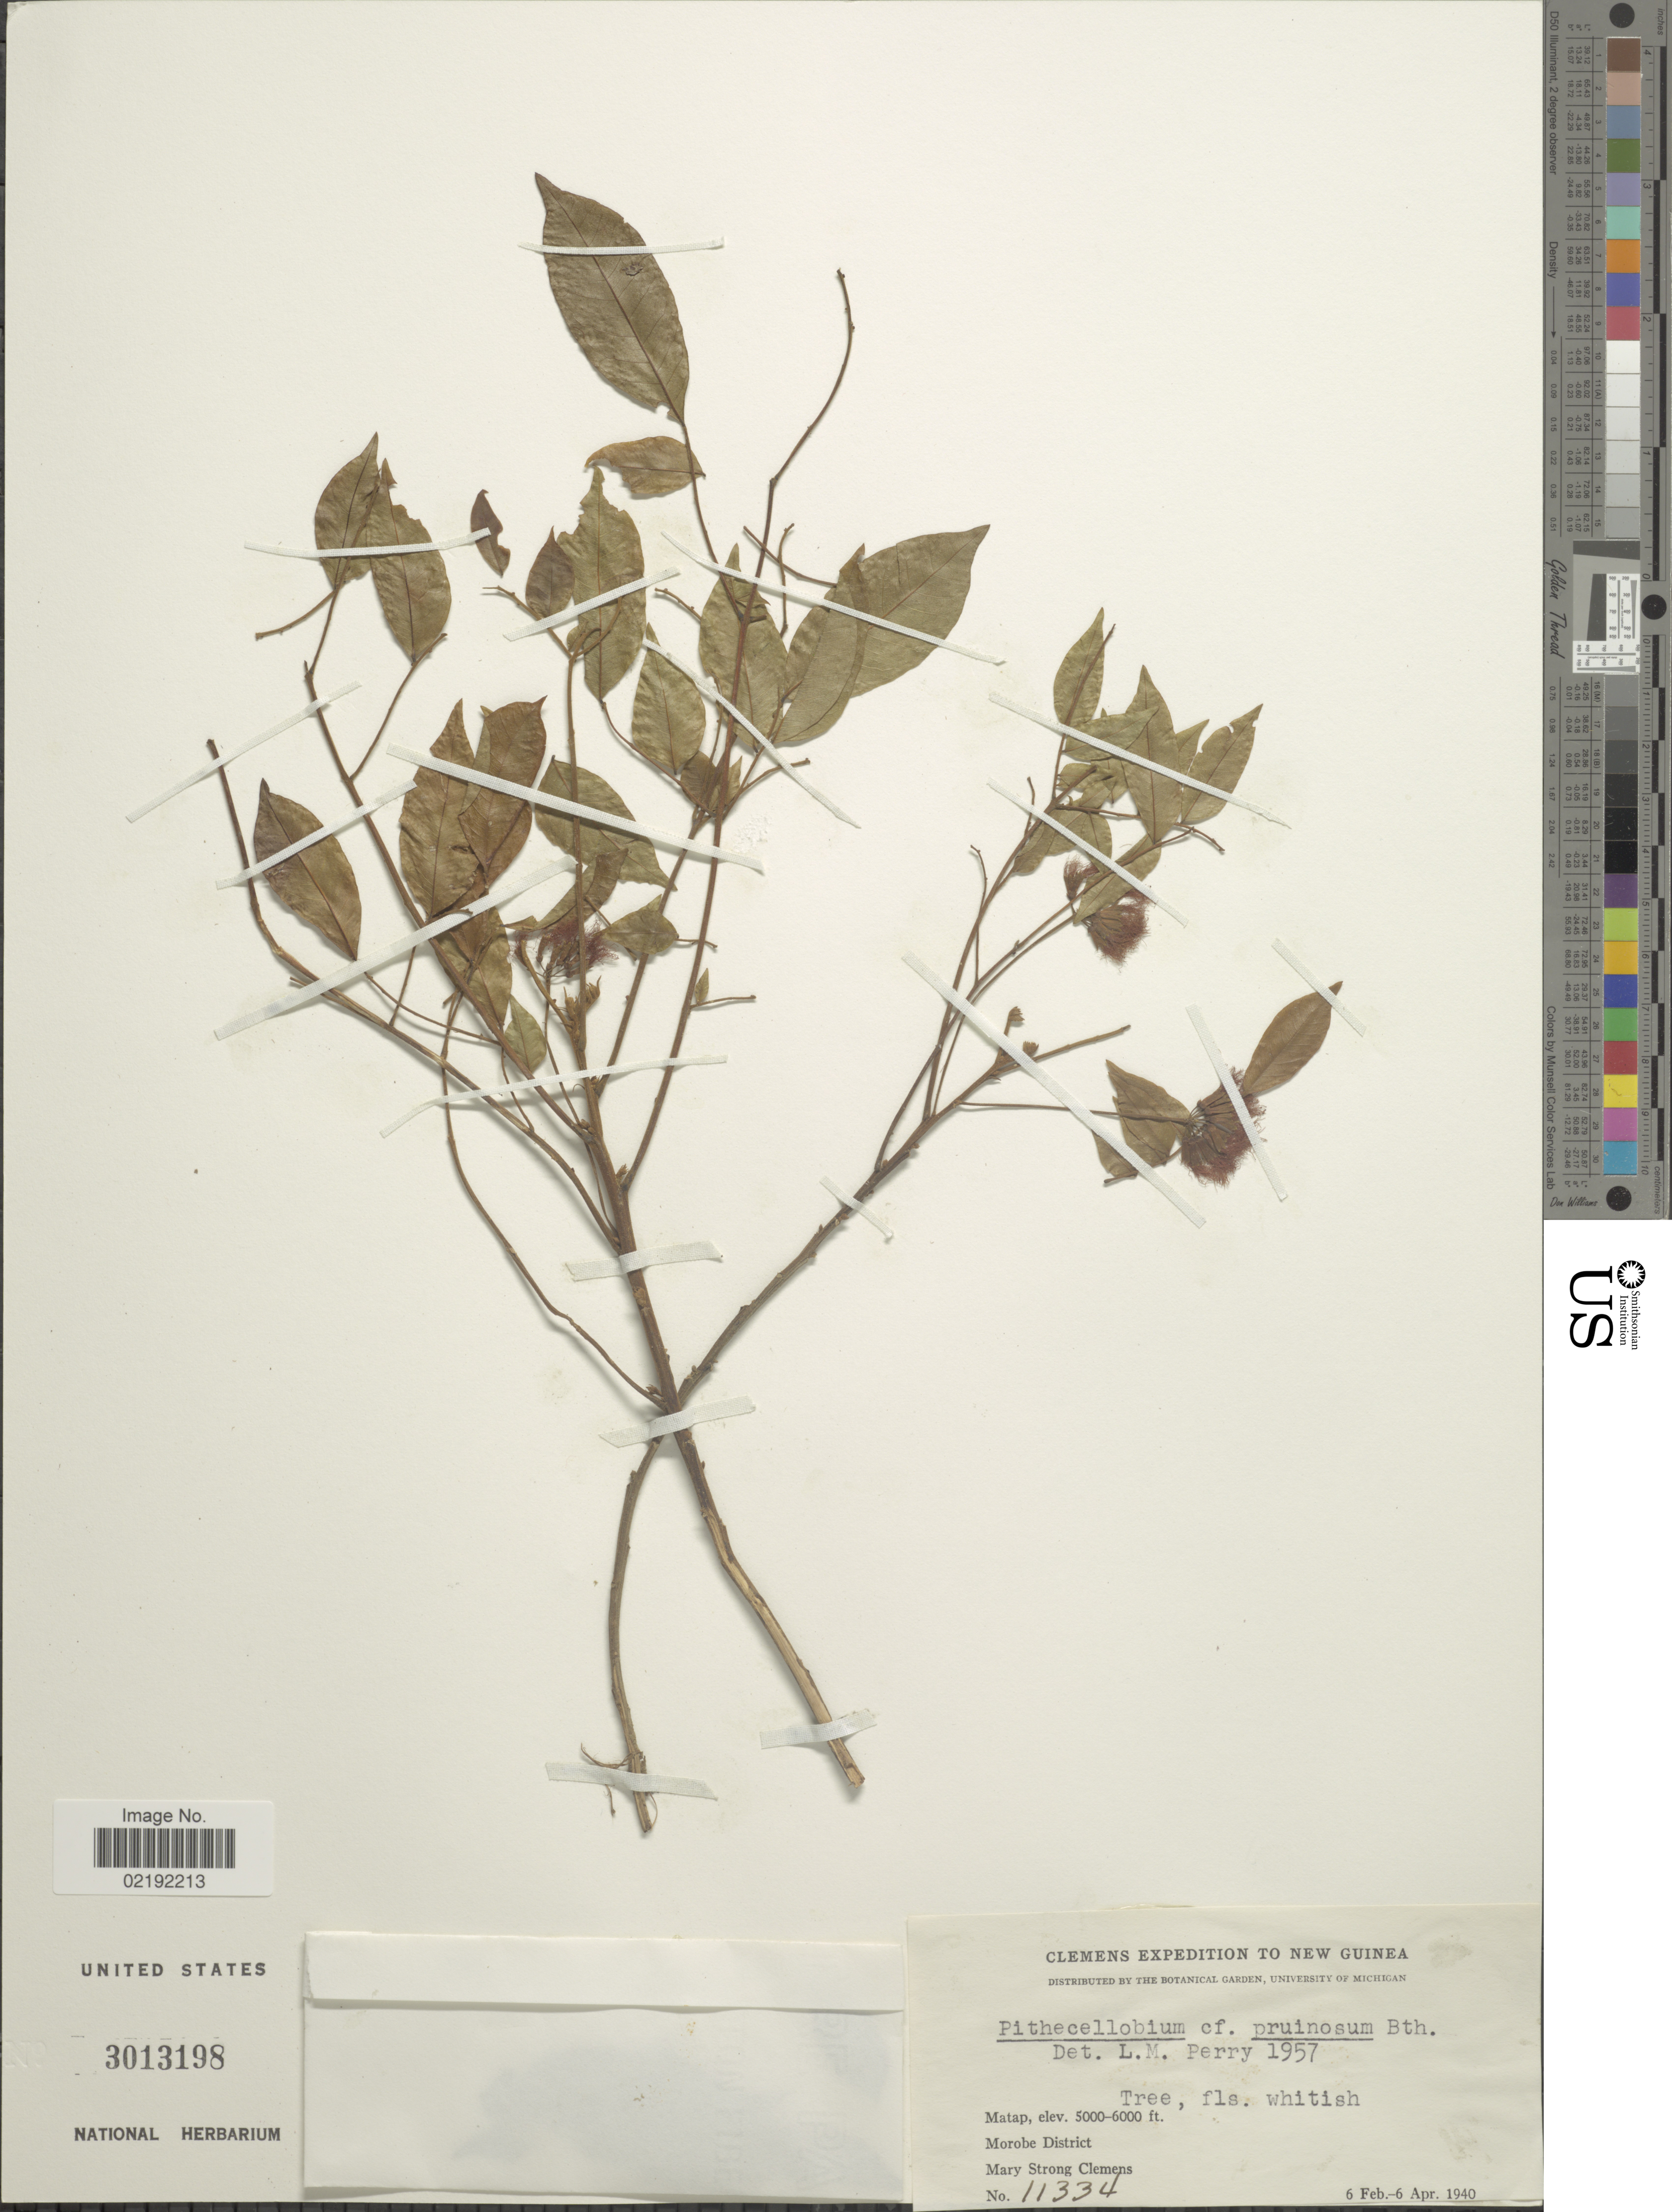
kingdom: Plantae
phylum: Tracheophyta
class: Magnoliopsida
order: Fabales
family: Fabaceae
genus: Pithecellobium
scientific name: Pithecellobium sp.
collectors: M. S. Clemens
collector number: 11334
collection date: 1940-02-06/1940-04-06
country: Papua New Guinea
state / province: Morobe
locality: Matap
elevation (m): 1524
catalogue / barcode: US 3013198